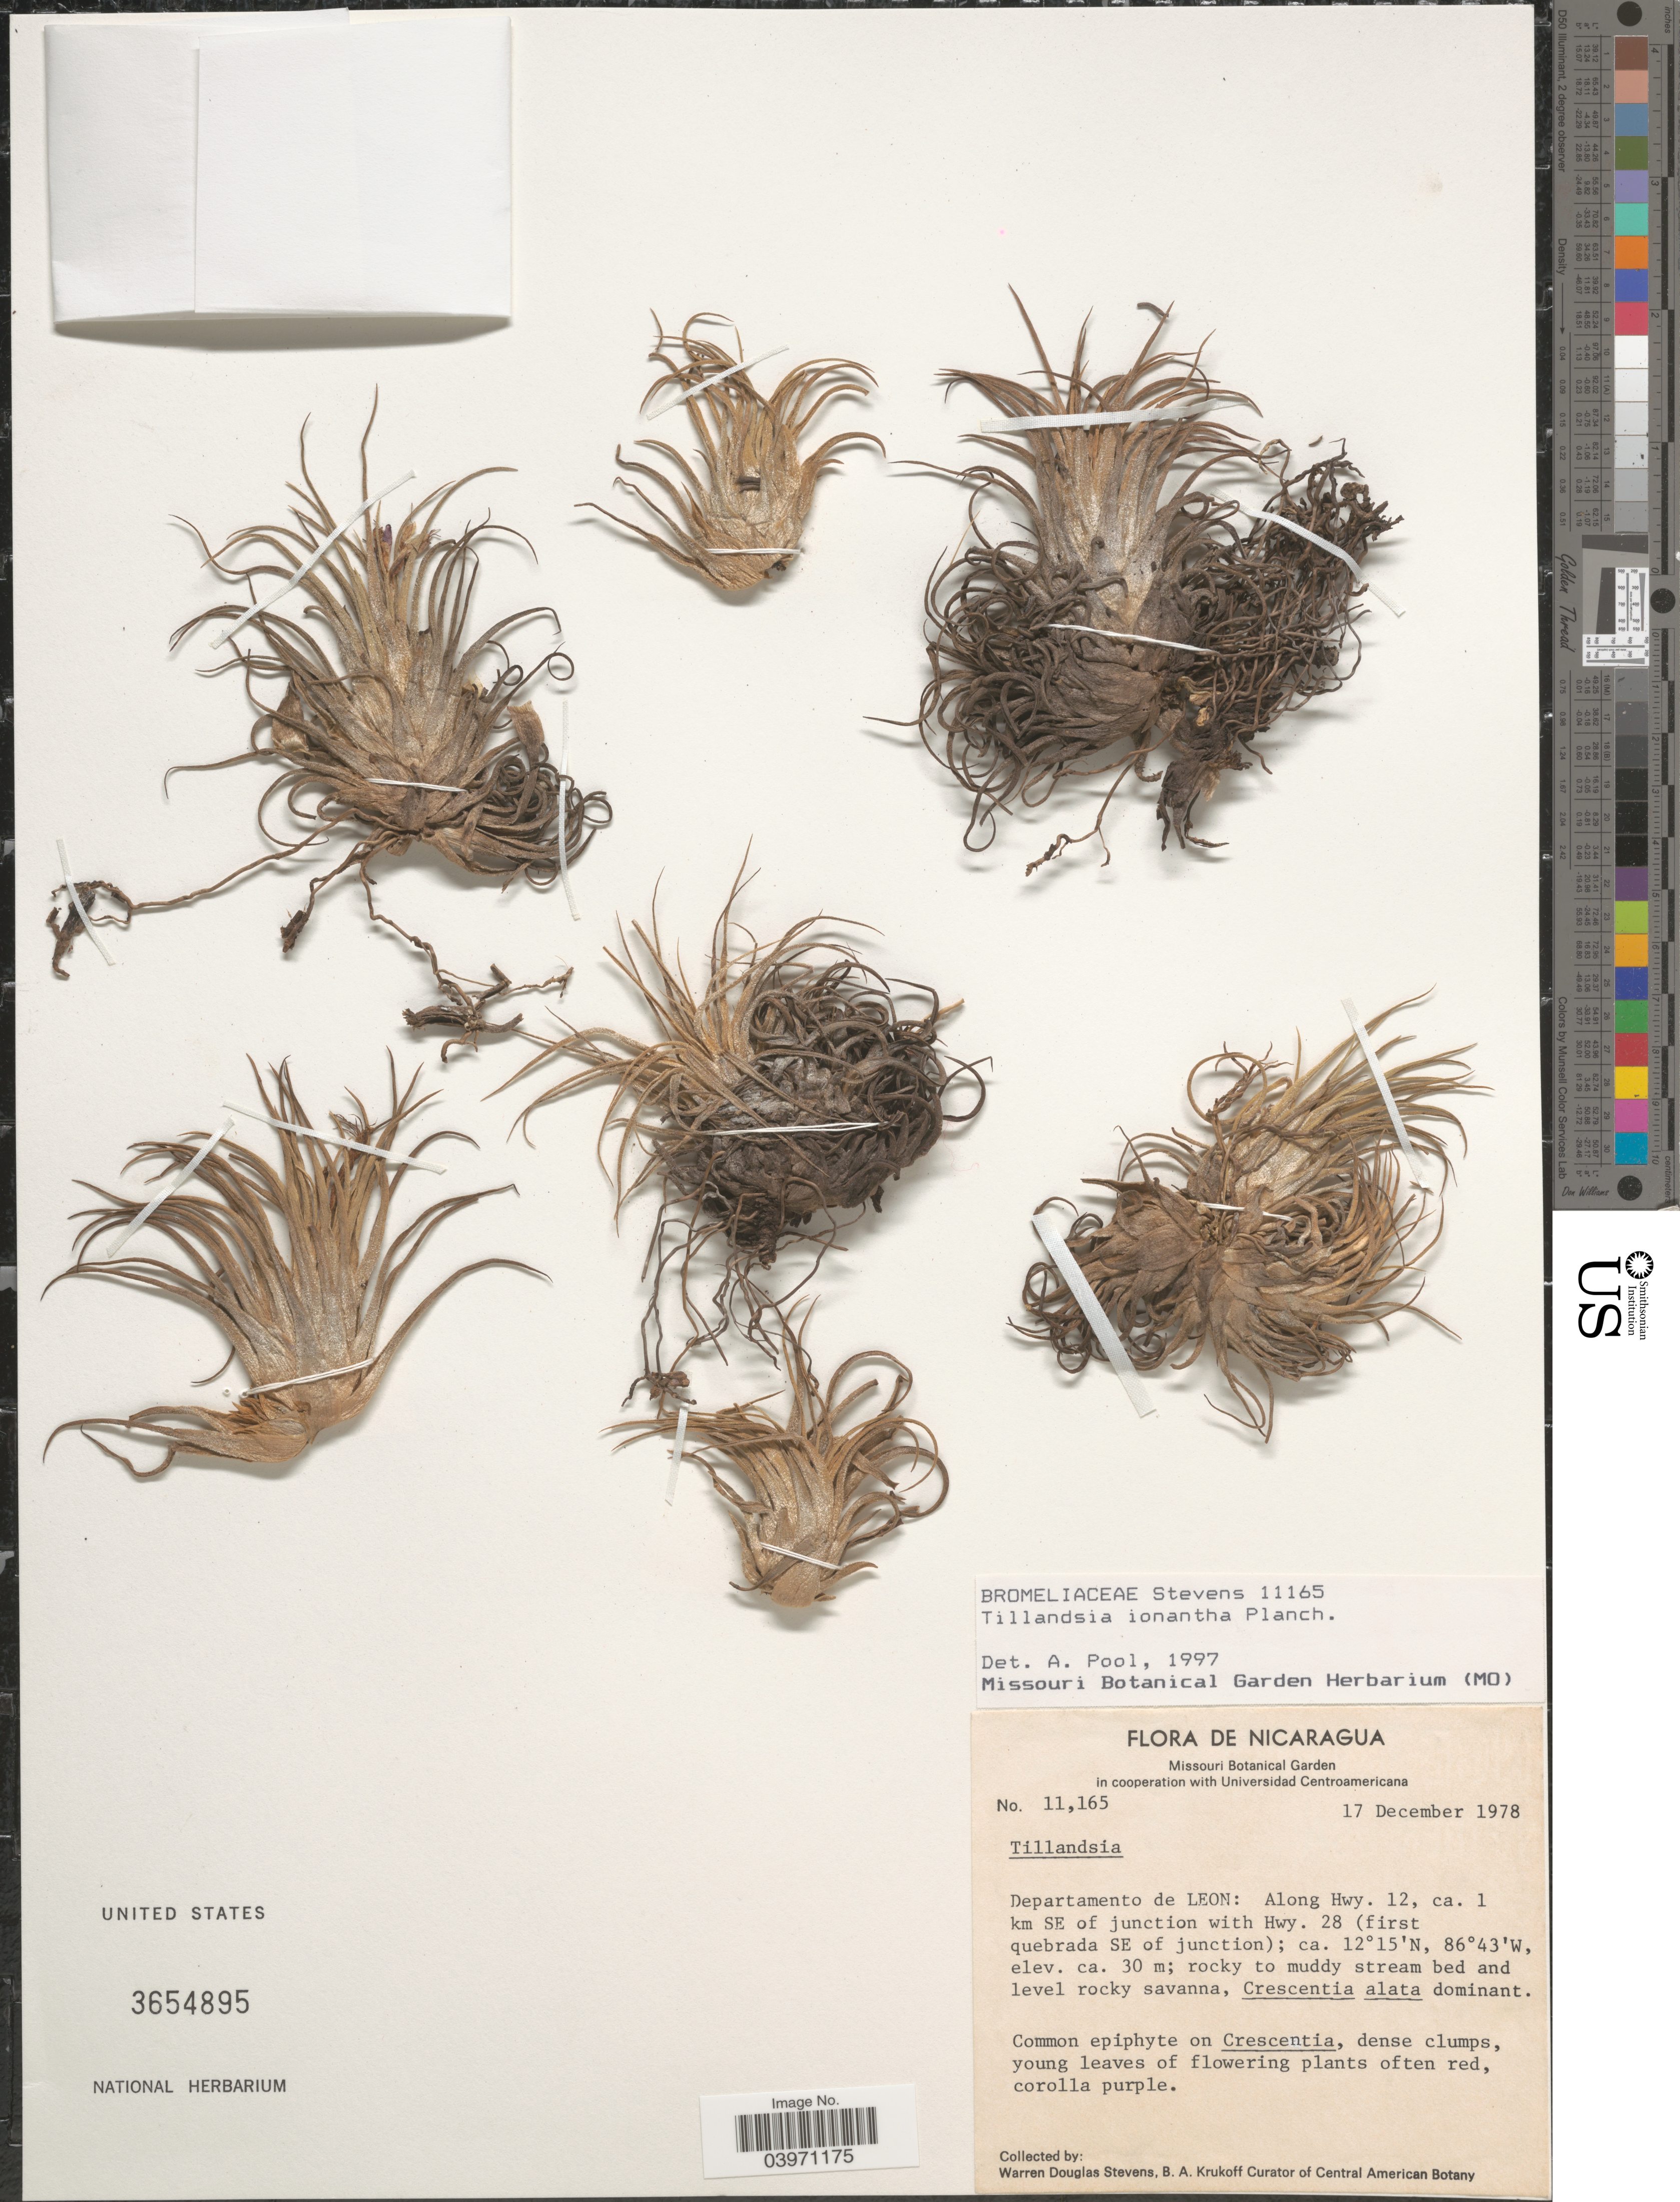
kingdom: Plantae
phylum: Tracheophyta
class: Liliopsida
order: Poales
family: Bromeliaceae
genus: Tillandsia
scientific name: Tillandsia ionantha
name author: Planch.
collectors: W. D. Stevens & B. A. Krukoff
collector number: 11165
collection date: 1978-12-17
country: Nicaragua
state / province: Leon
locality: Departamento de Leon: Along Hwy. 12, ca. 1 km SE of junction with Hwy. 28 (first quebrada SE of junction).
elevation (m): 30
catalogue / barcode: US 3654895